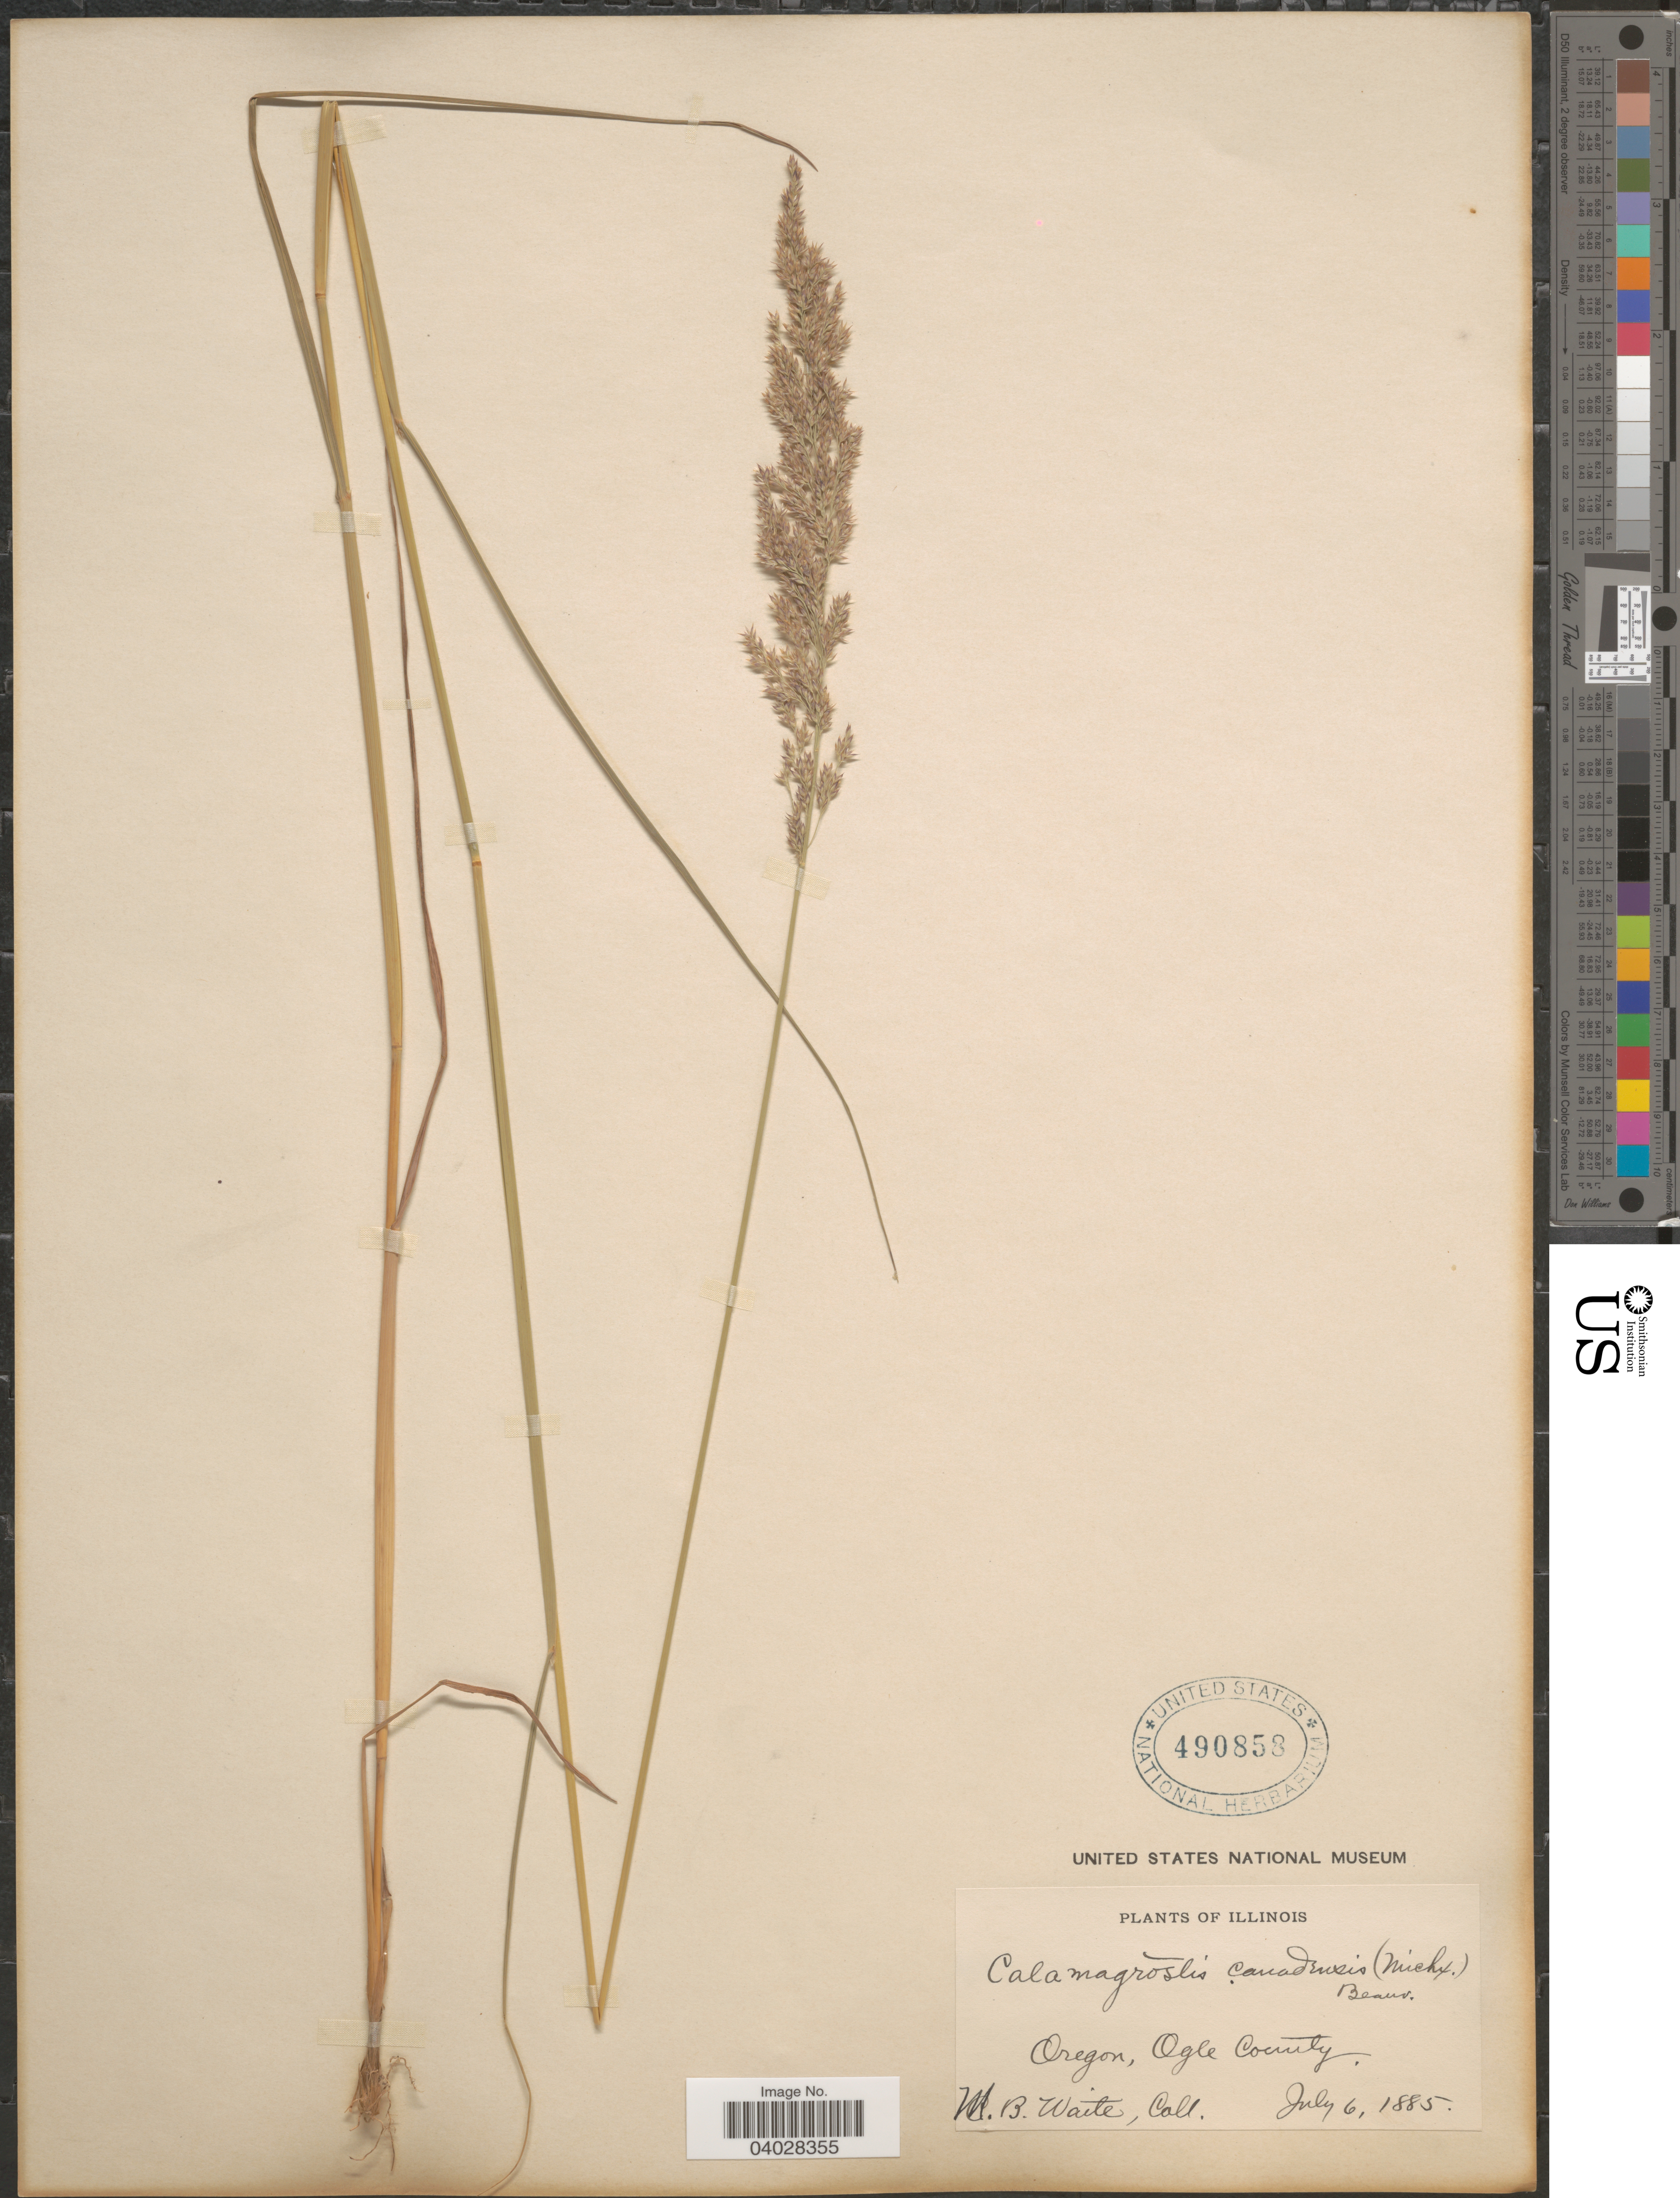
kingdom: Plantae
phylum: Tracheophyta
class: Liliopsida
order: Poales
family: Poaceae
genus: Calamagrostis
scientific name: Calamagrostis canadensis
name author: (Michx.) P. Beauv.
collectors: M. B. Waite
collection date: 1885-07-06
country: United States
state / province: Illinois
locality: Oregon, Ogle County.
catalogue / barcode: US 490858